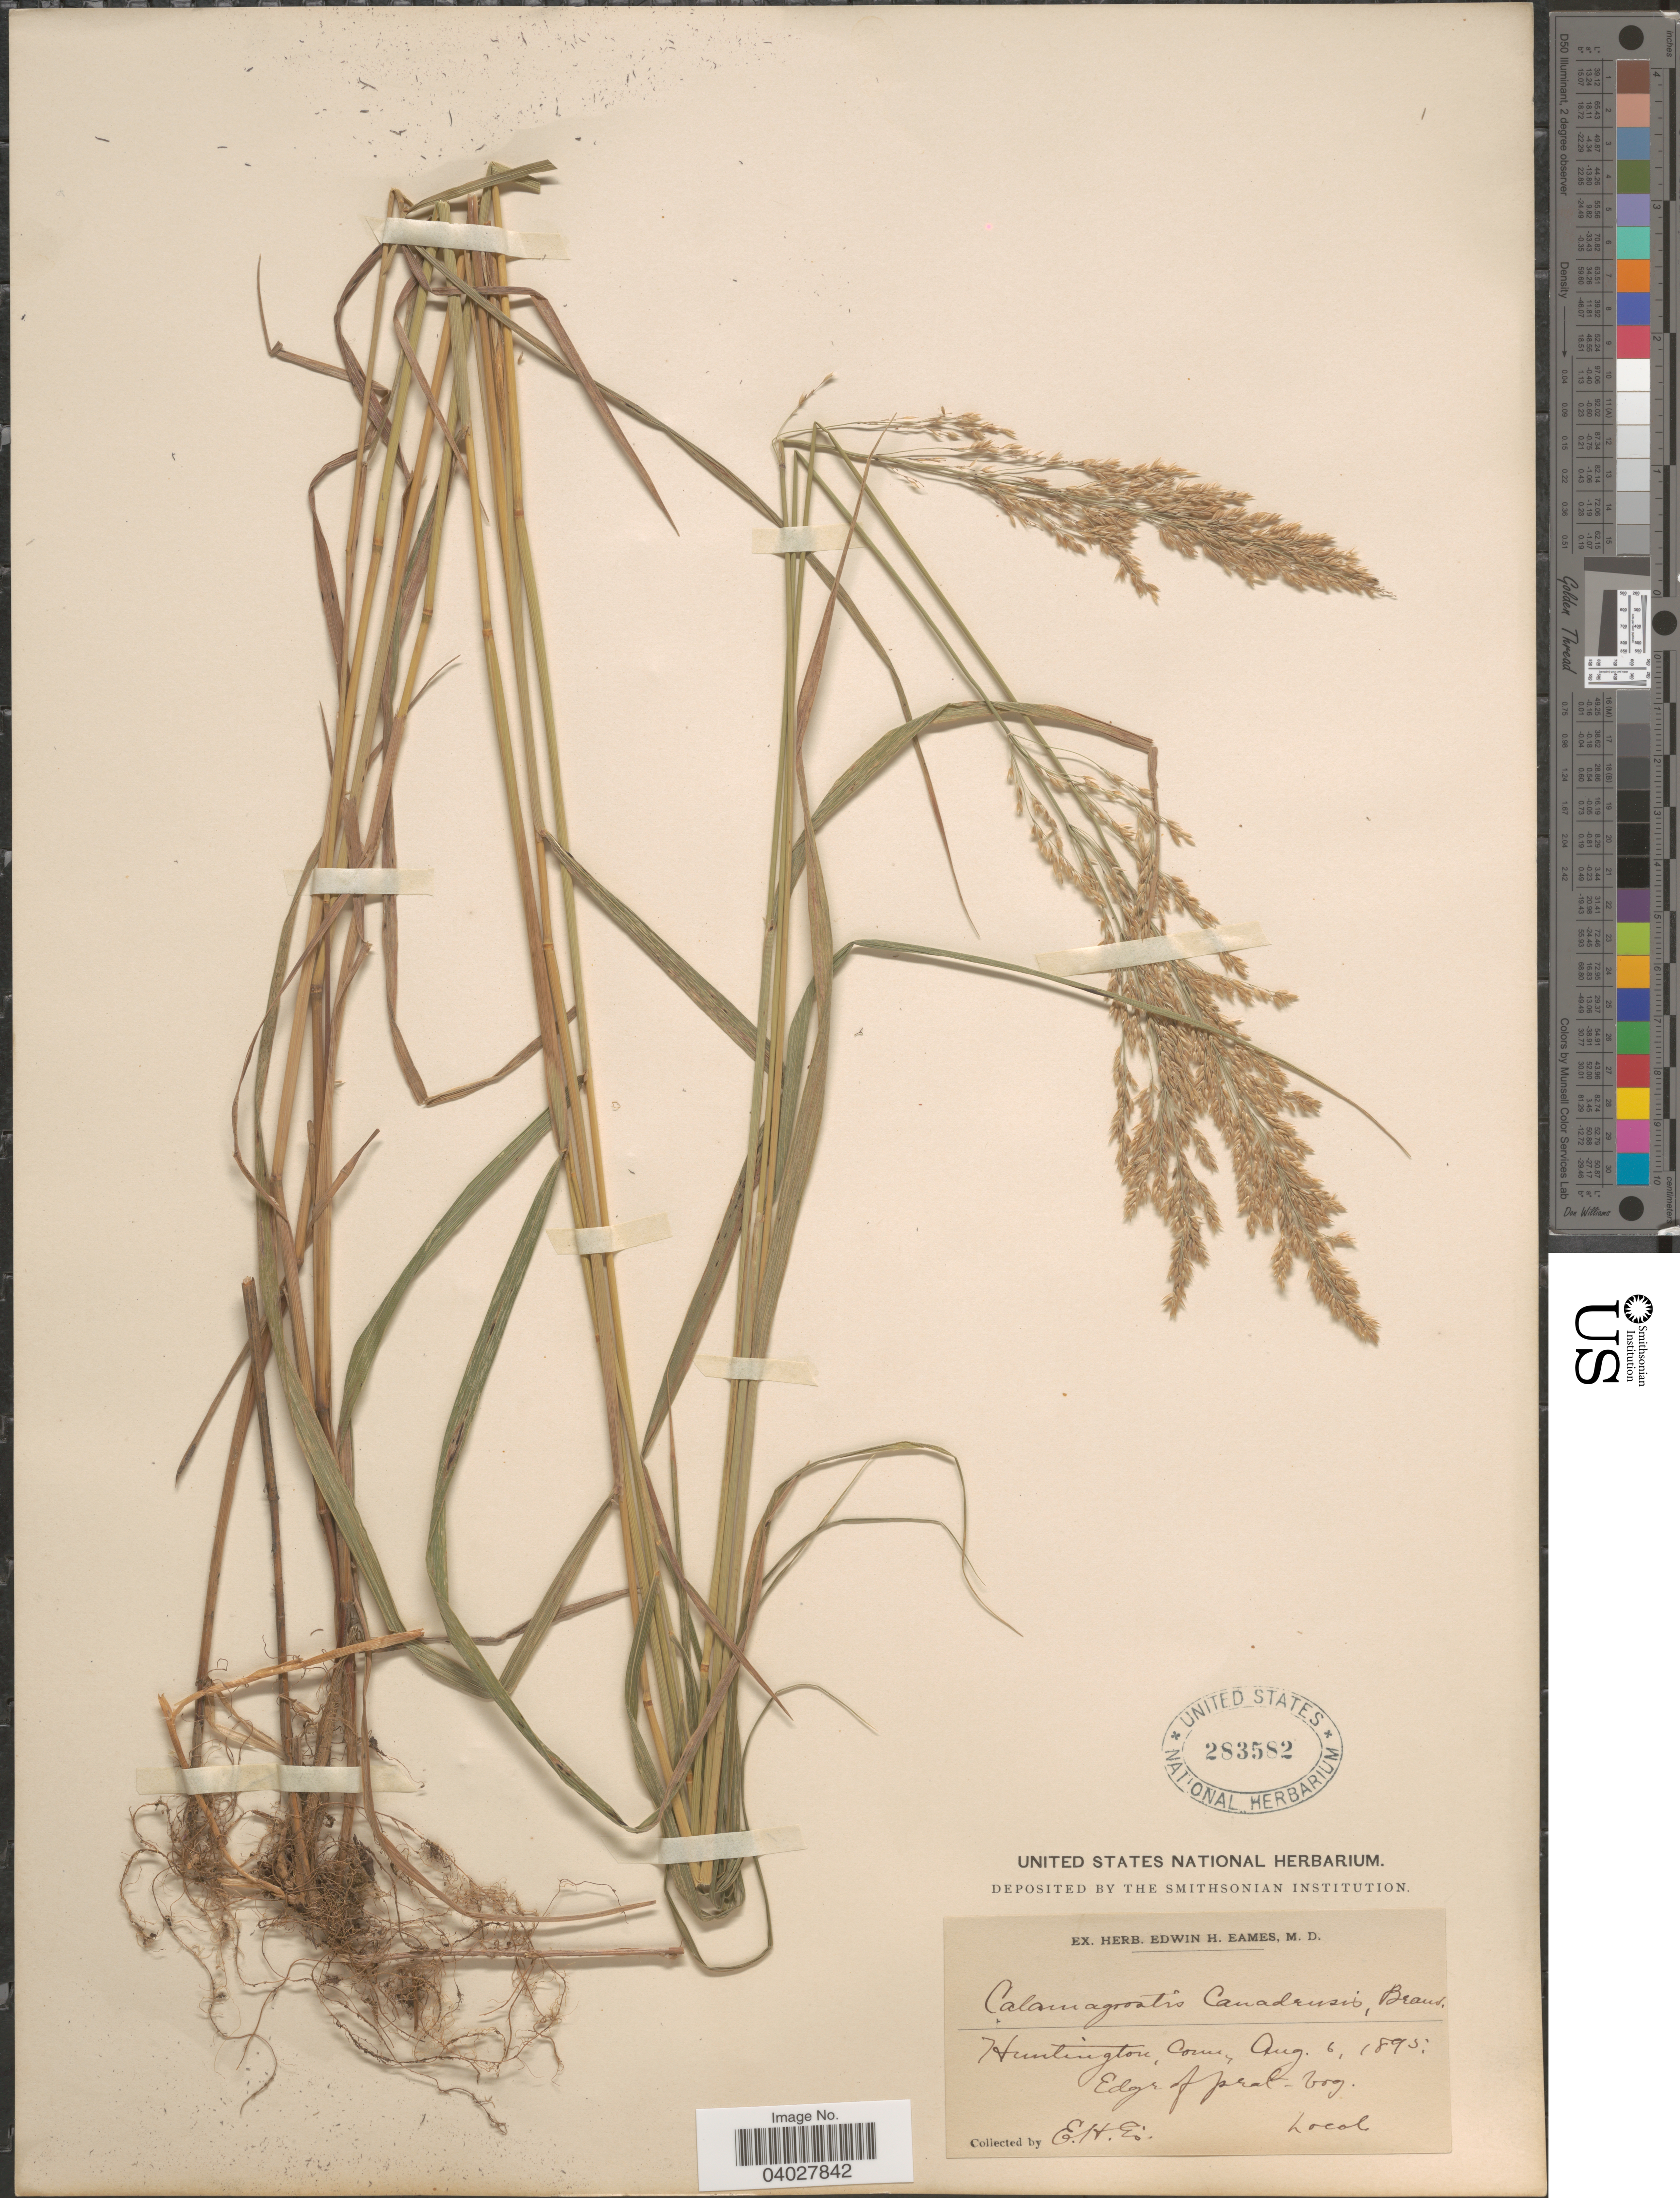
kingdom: Plantae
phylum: Tracheophyta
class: Liliopsida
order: Poales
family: Poaceae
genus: Calamagrostis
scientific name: Calamagrostis canadensis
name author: (Michx.) P. Beauv.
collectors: E. H. Eames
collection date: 1895-08-06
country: United States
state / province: Connecticut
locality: Huntington.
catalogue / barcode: US 283582